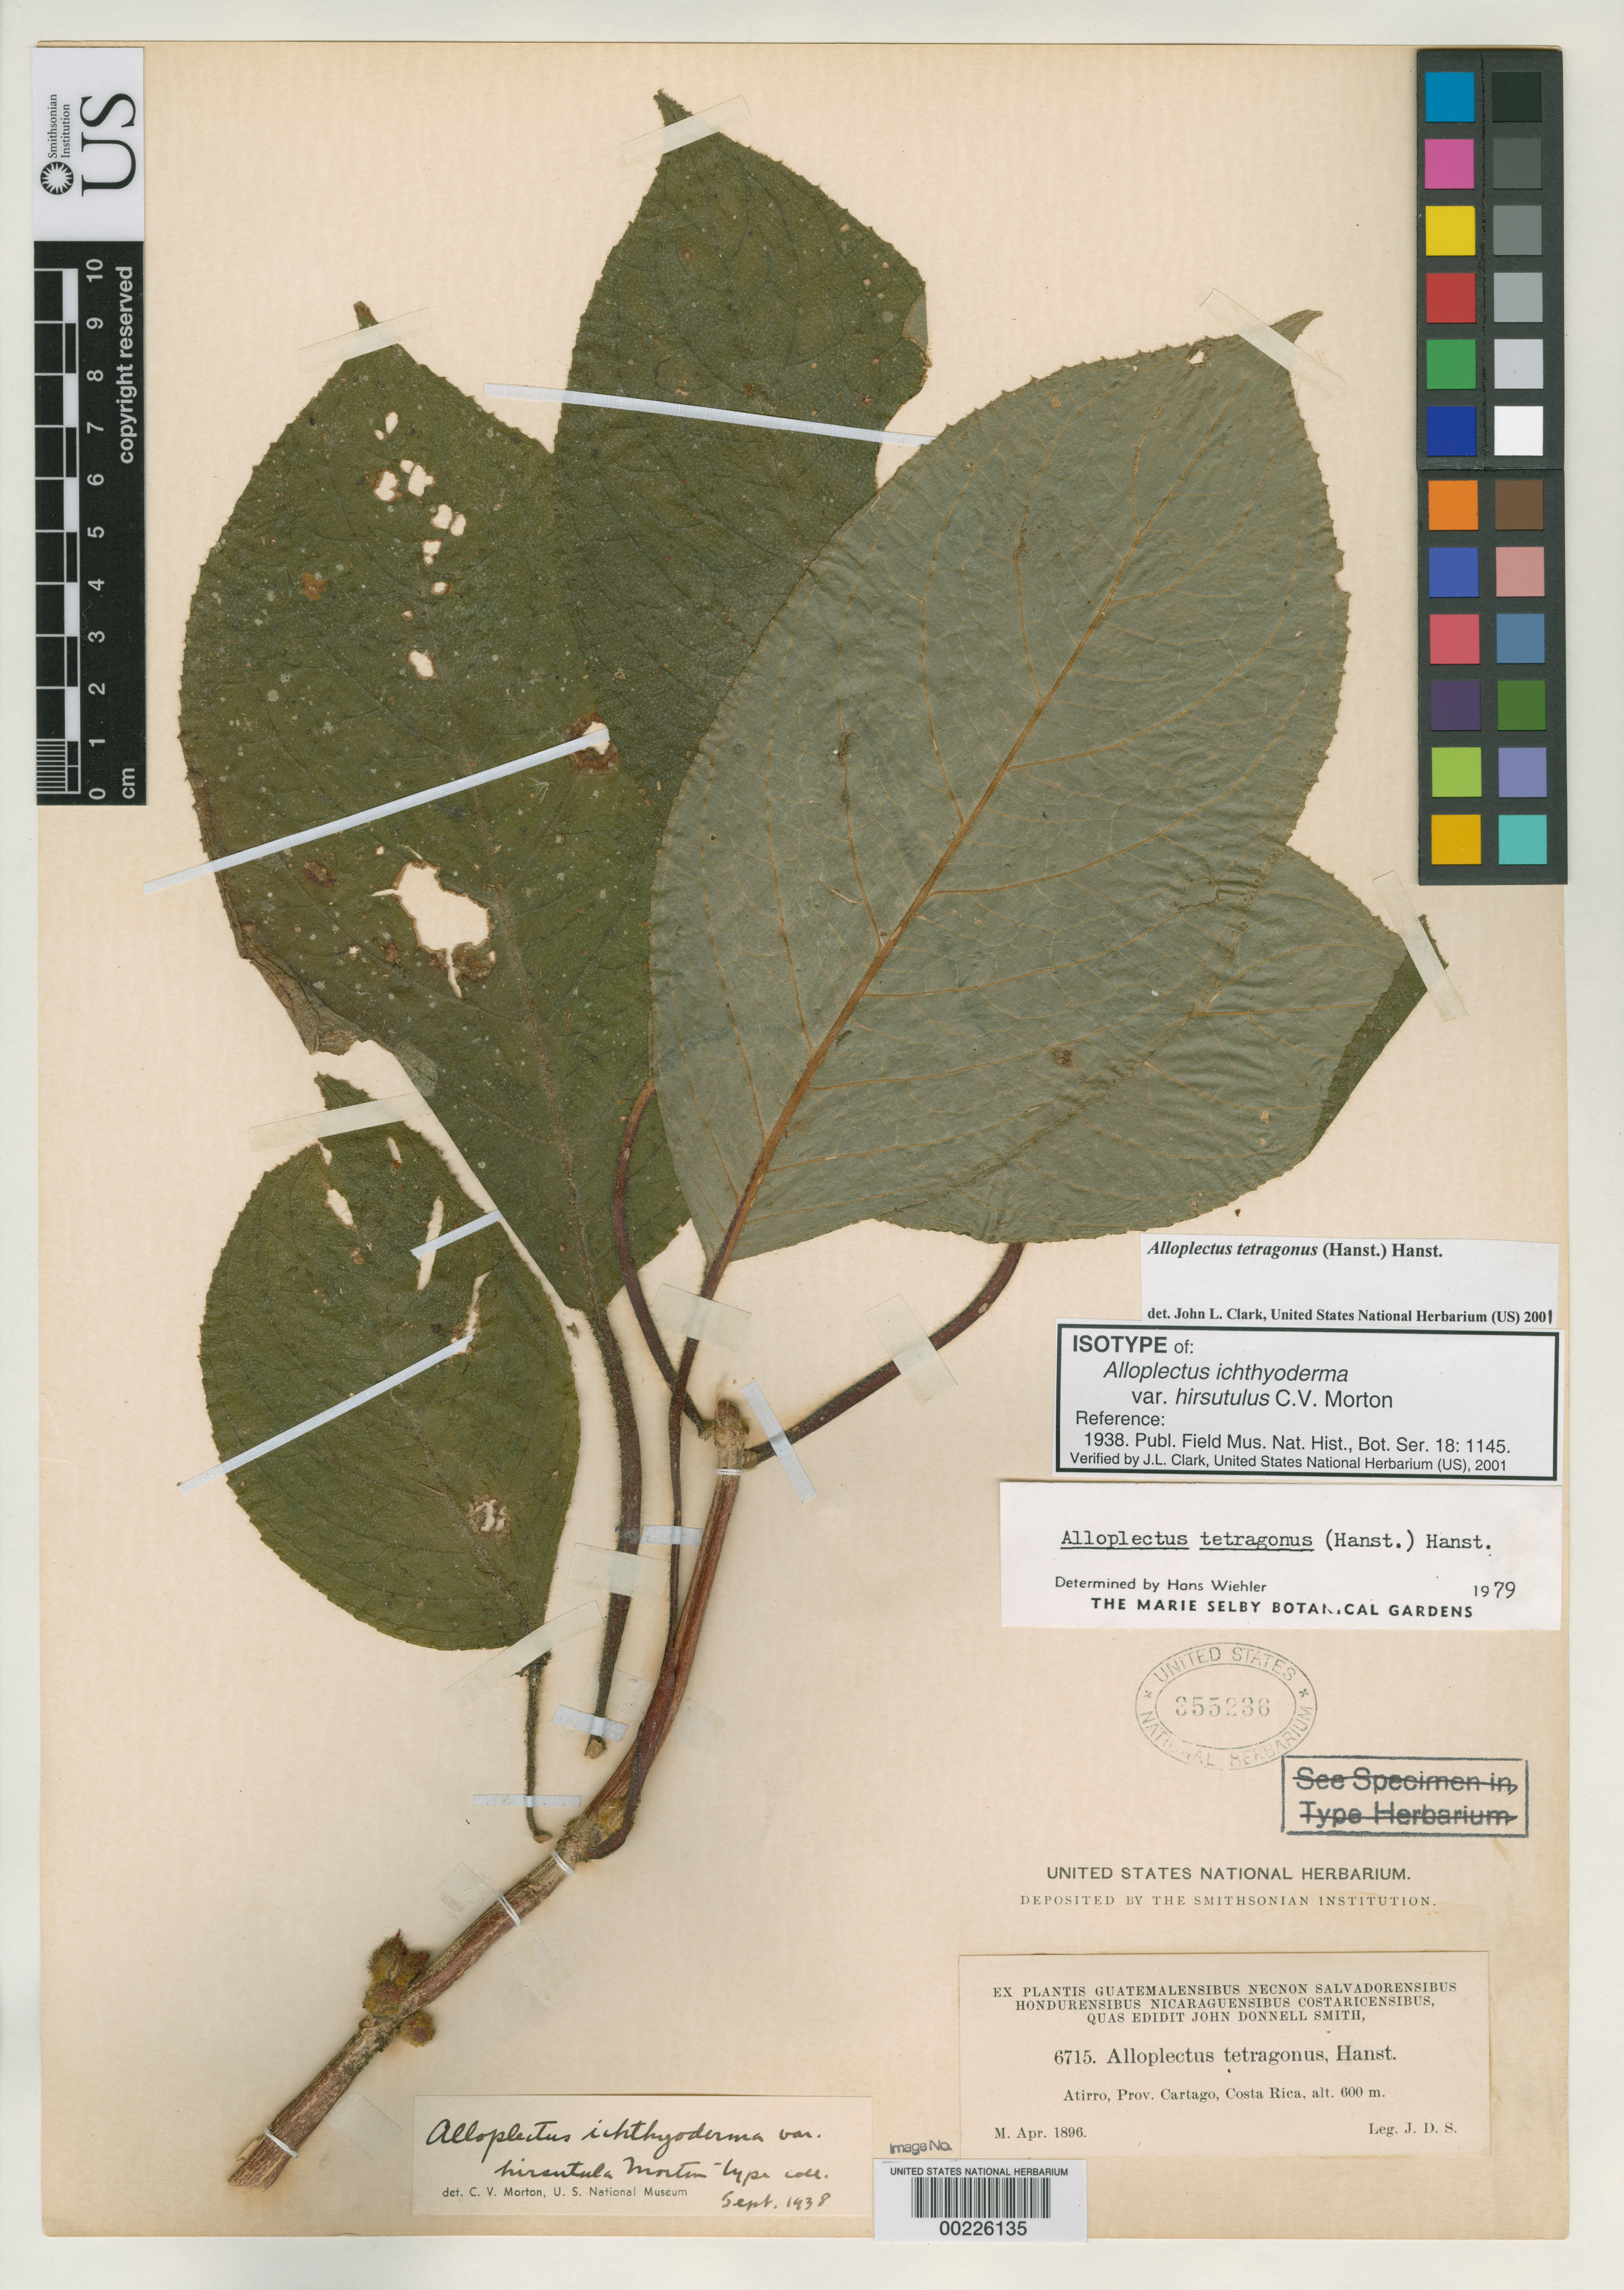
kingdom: Plantae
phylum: Tracheophyta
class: Magnoliopsida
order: Lamiales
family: Gesneriaceae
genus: Alloplectus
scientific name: Alloplectus ichthyoderma var. hirsutulus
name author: C.V. Morton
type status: Isotype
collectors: J. Donnell Smith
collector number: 6715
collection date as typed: Apr 1896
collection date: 1896-04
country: Costa Rica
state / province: Cartago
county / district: Turrialba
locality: Atirro.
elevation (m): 600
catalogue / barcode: US 355236